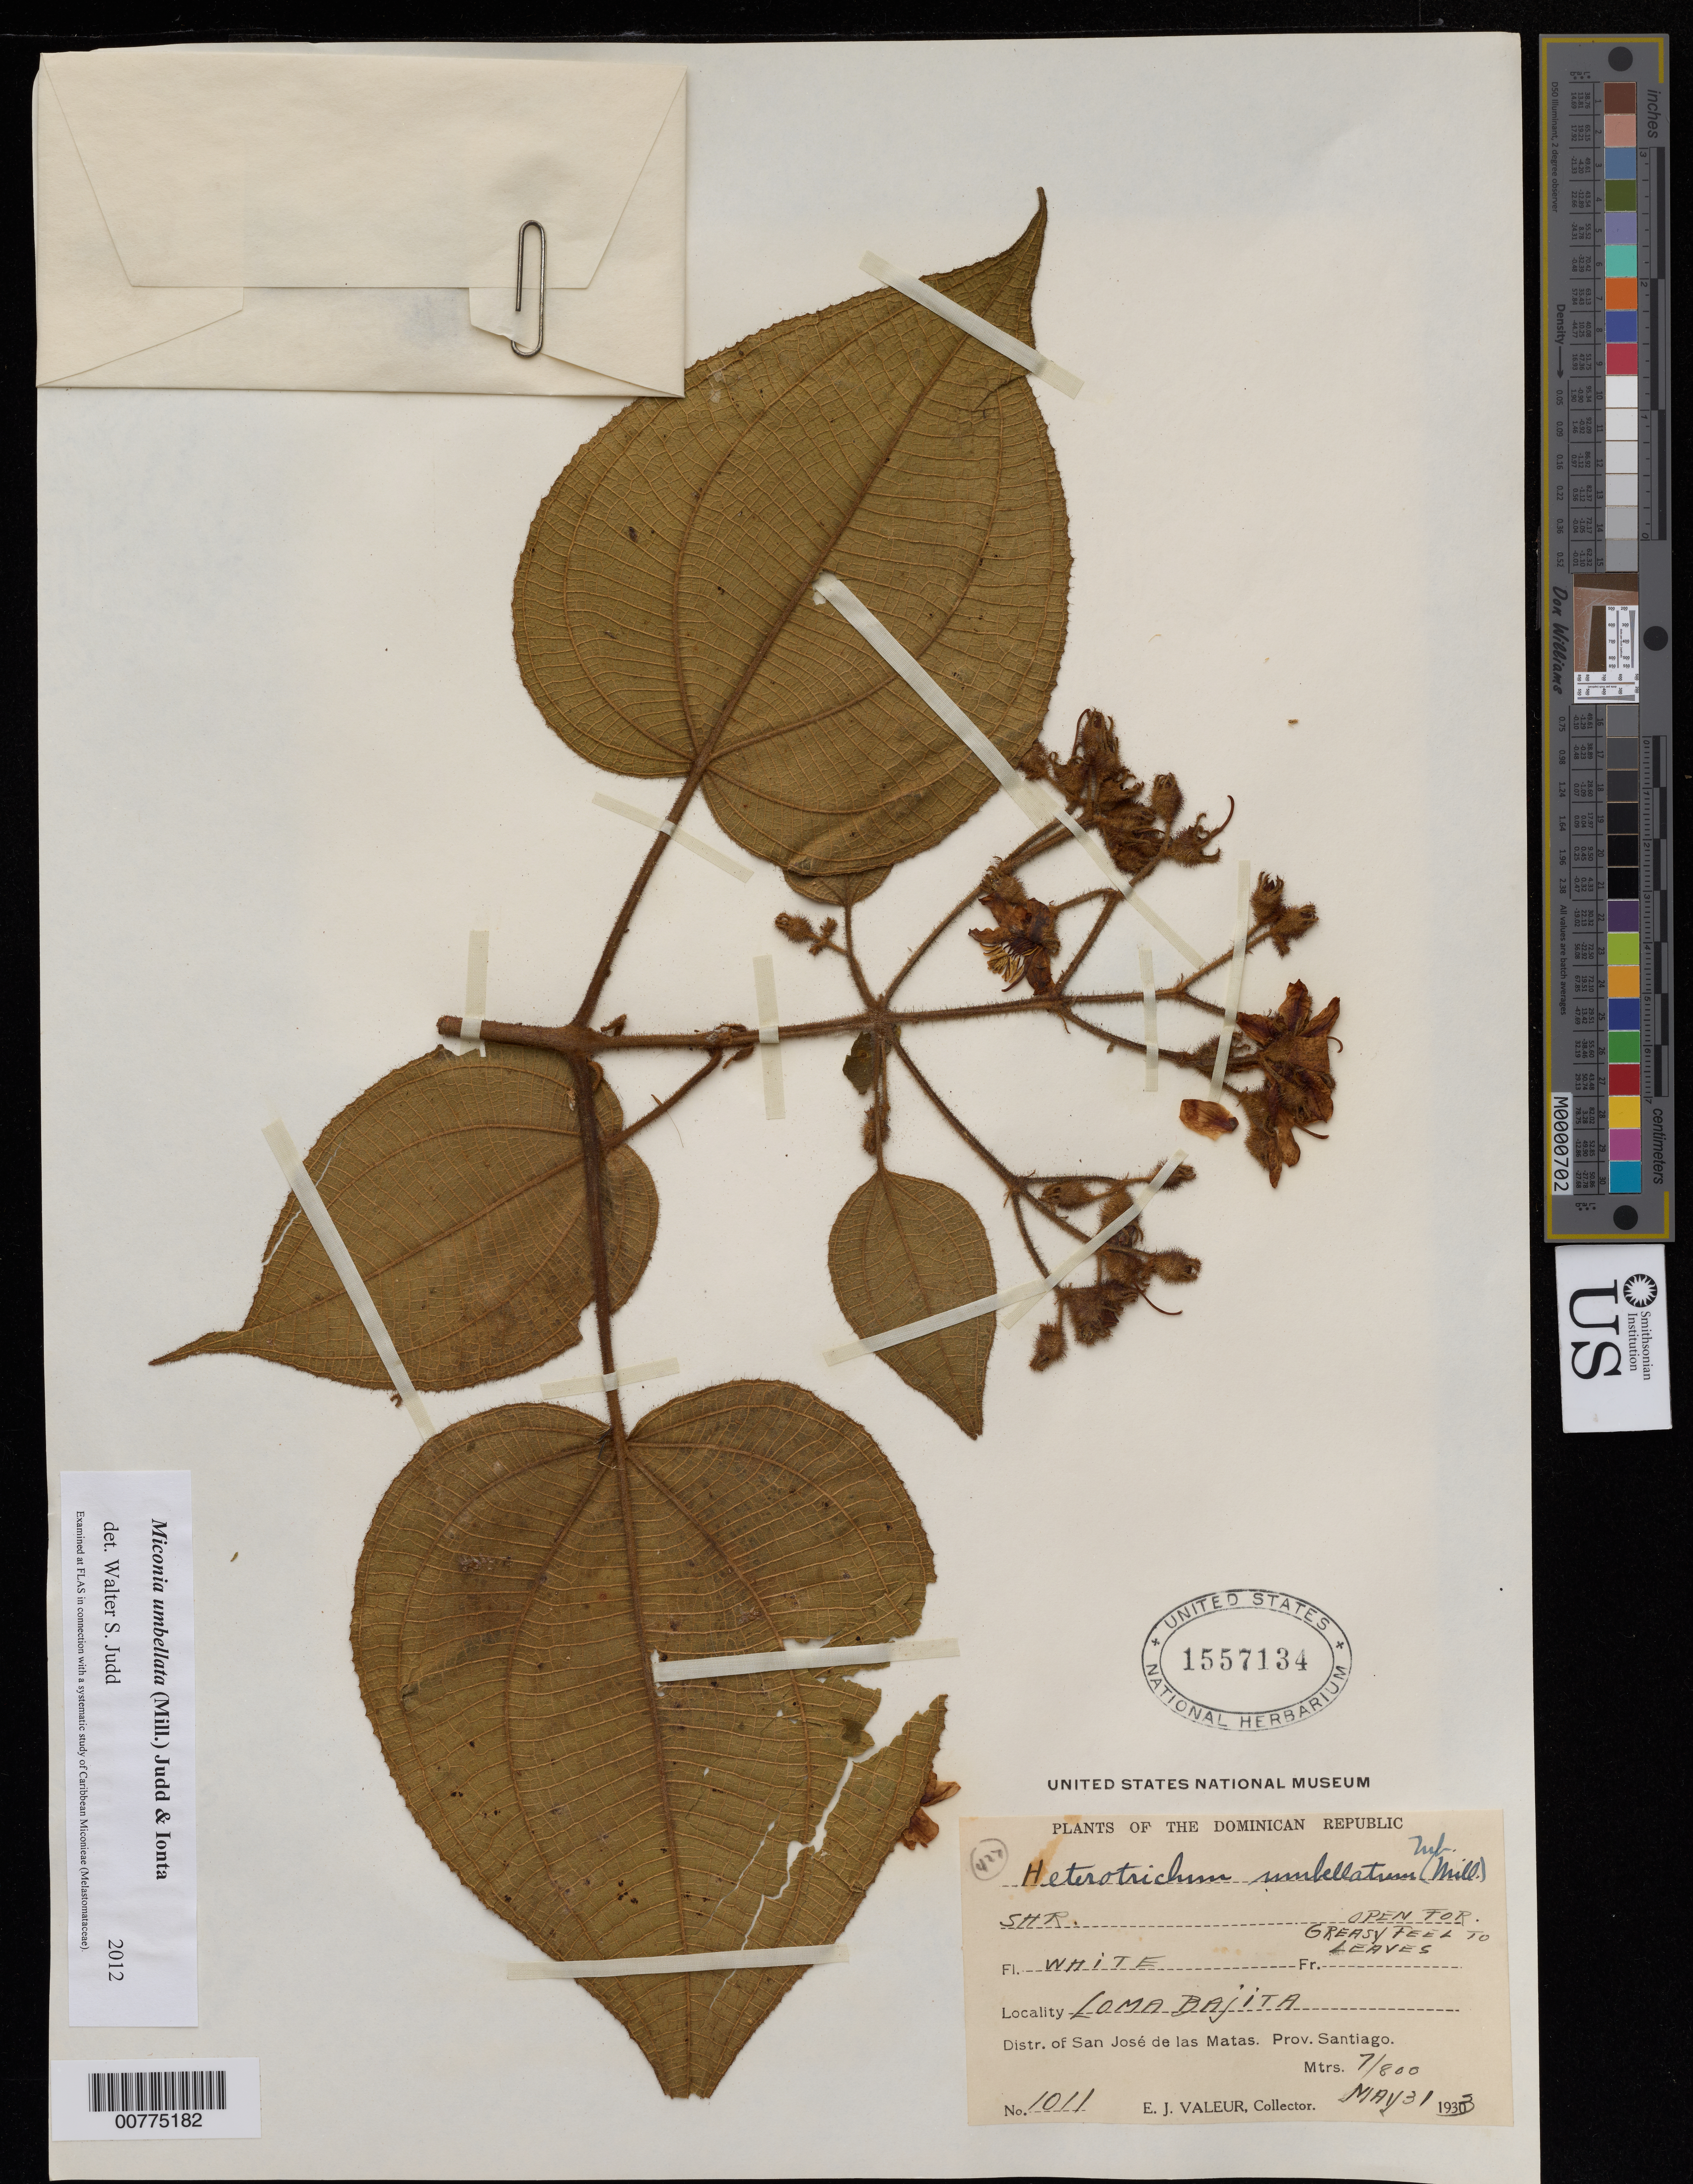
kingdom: Plantae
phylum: Tracheophyta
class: Magnoliopsida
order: Myrtales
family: Melastomataceae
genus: Miconia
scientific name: Miconia umbellata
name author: (Mill.) Judd & Ionta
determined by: Judd, Walter S.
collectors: E. Valeur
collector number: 1011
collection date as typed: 31 May 1933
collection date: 1933-05-31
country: Dominican Republic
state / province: Santiago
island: Hispaniola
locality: San José de las Matas, Loma Bajita.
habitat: Open forest.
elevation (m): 700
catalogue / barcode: US 1557134